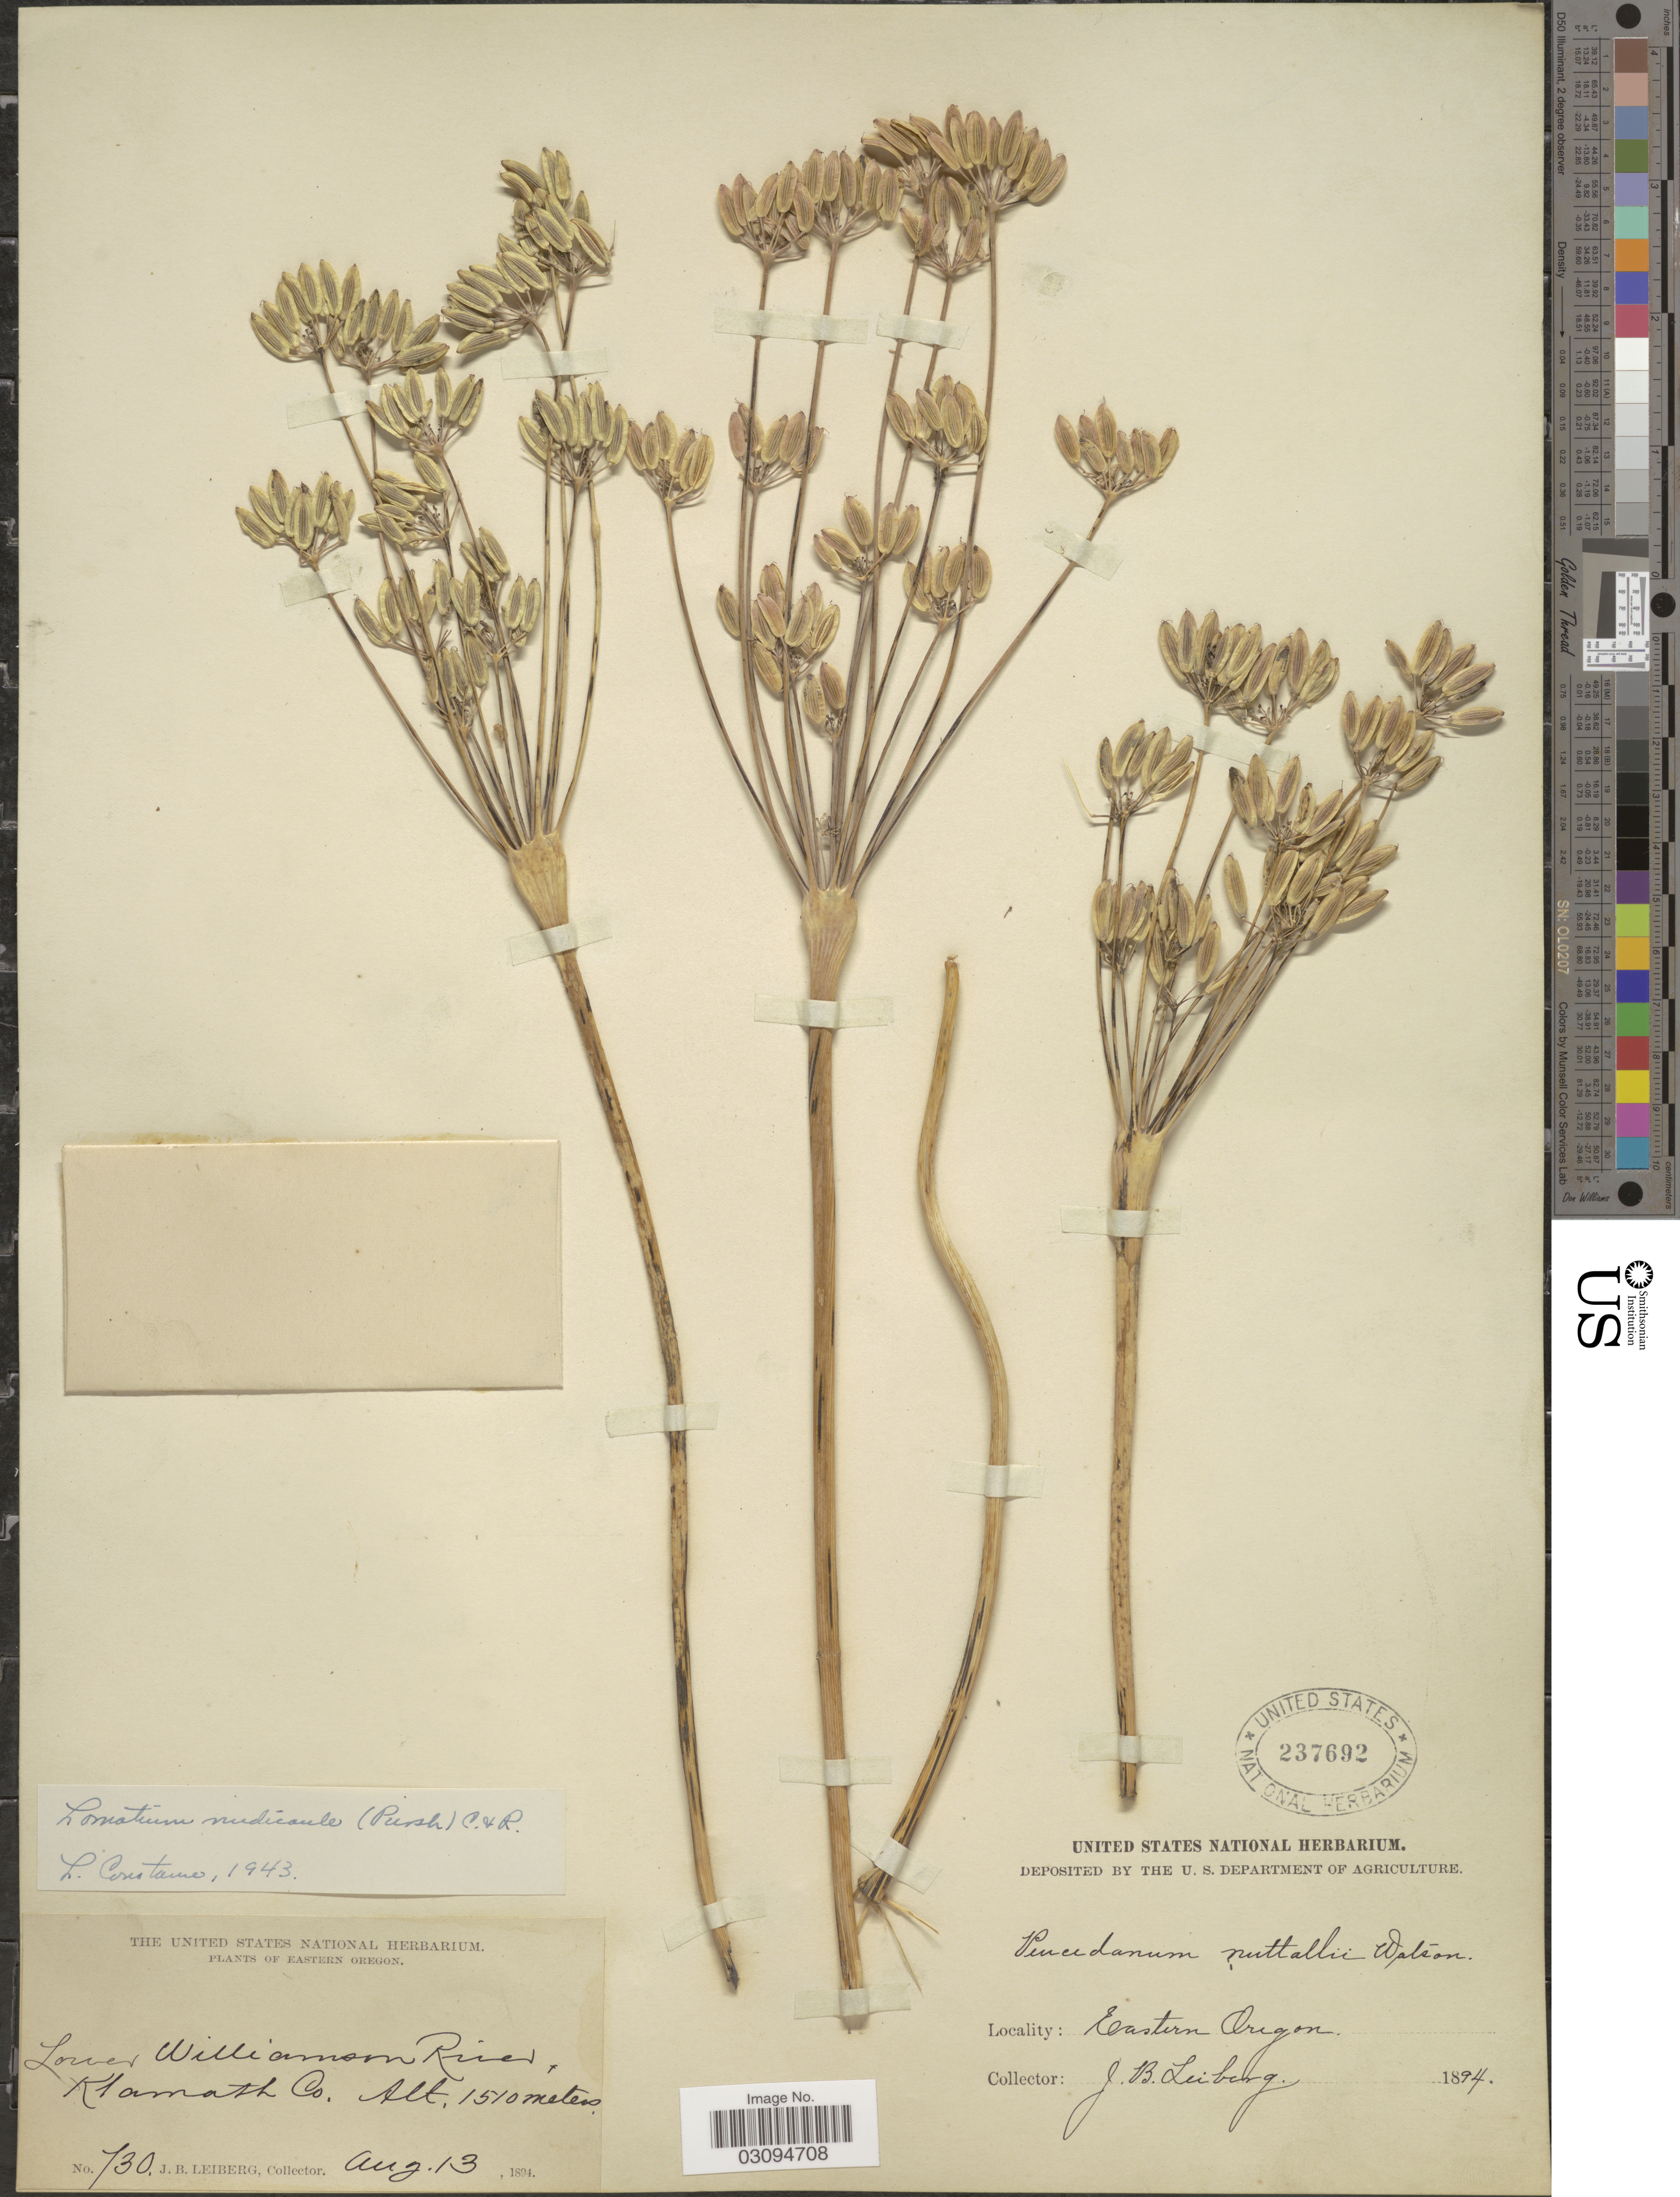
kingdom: Plantae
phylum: Tracheophyta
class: Magnoliopsida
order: Apiales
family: Apiaceae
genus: Lomatium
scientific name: Lomatium nudicaule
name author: (Pursh) J.M. Coult. & Rose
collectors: J. B. Leiberg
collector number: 730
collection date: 1894-08-13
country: United States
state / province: Oregon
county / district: Klamath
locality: Eastern oregon. Lower Williamson River, Klamath Co.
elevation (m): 1510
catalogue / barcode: US 237692